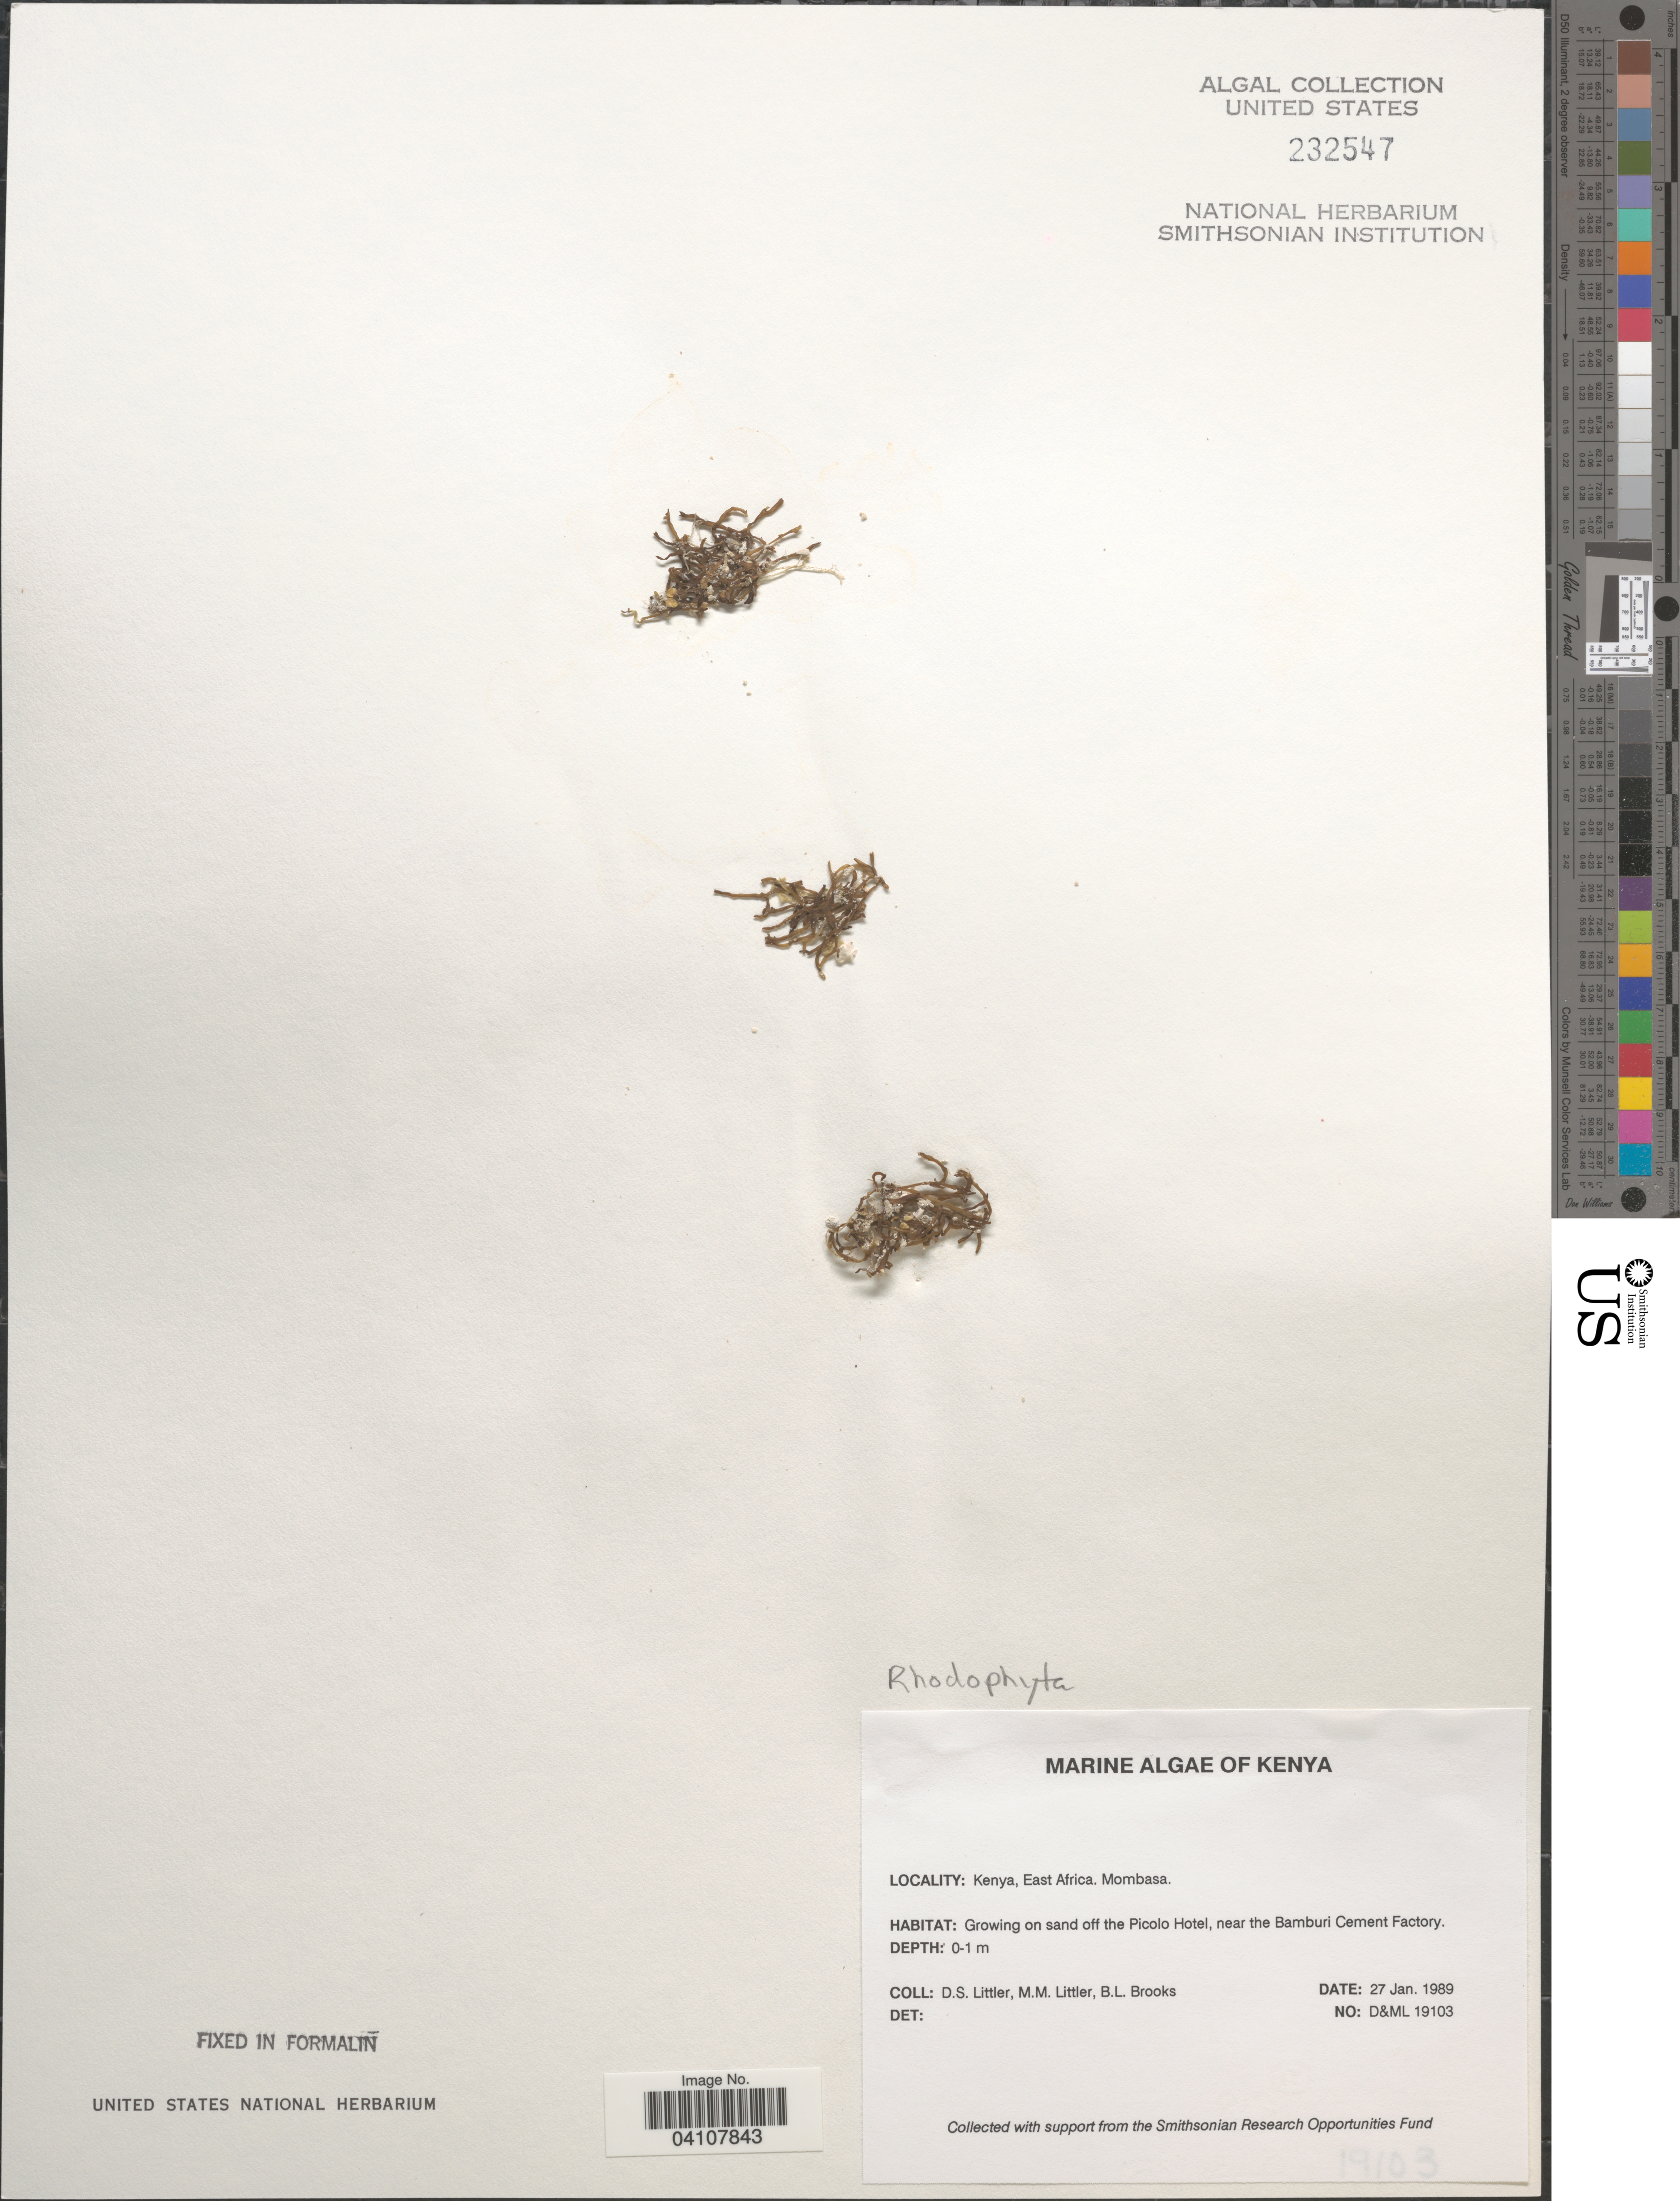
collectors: D. S. Littler & B. Brooks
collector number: D&ML19103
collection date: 1989-01-27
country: Kenya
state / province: Mombasa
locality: East Africa. On sand off the Picolo Hotel, near the Bamburi Cement Factory.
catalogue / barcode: US 232547